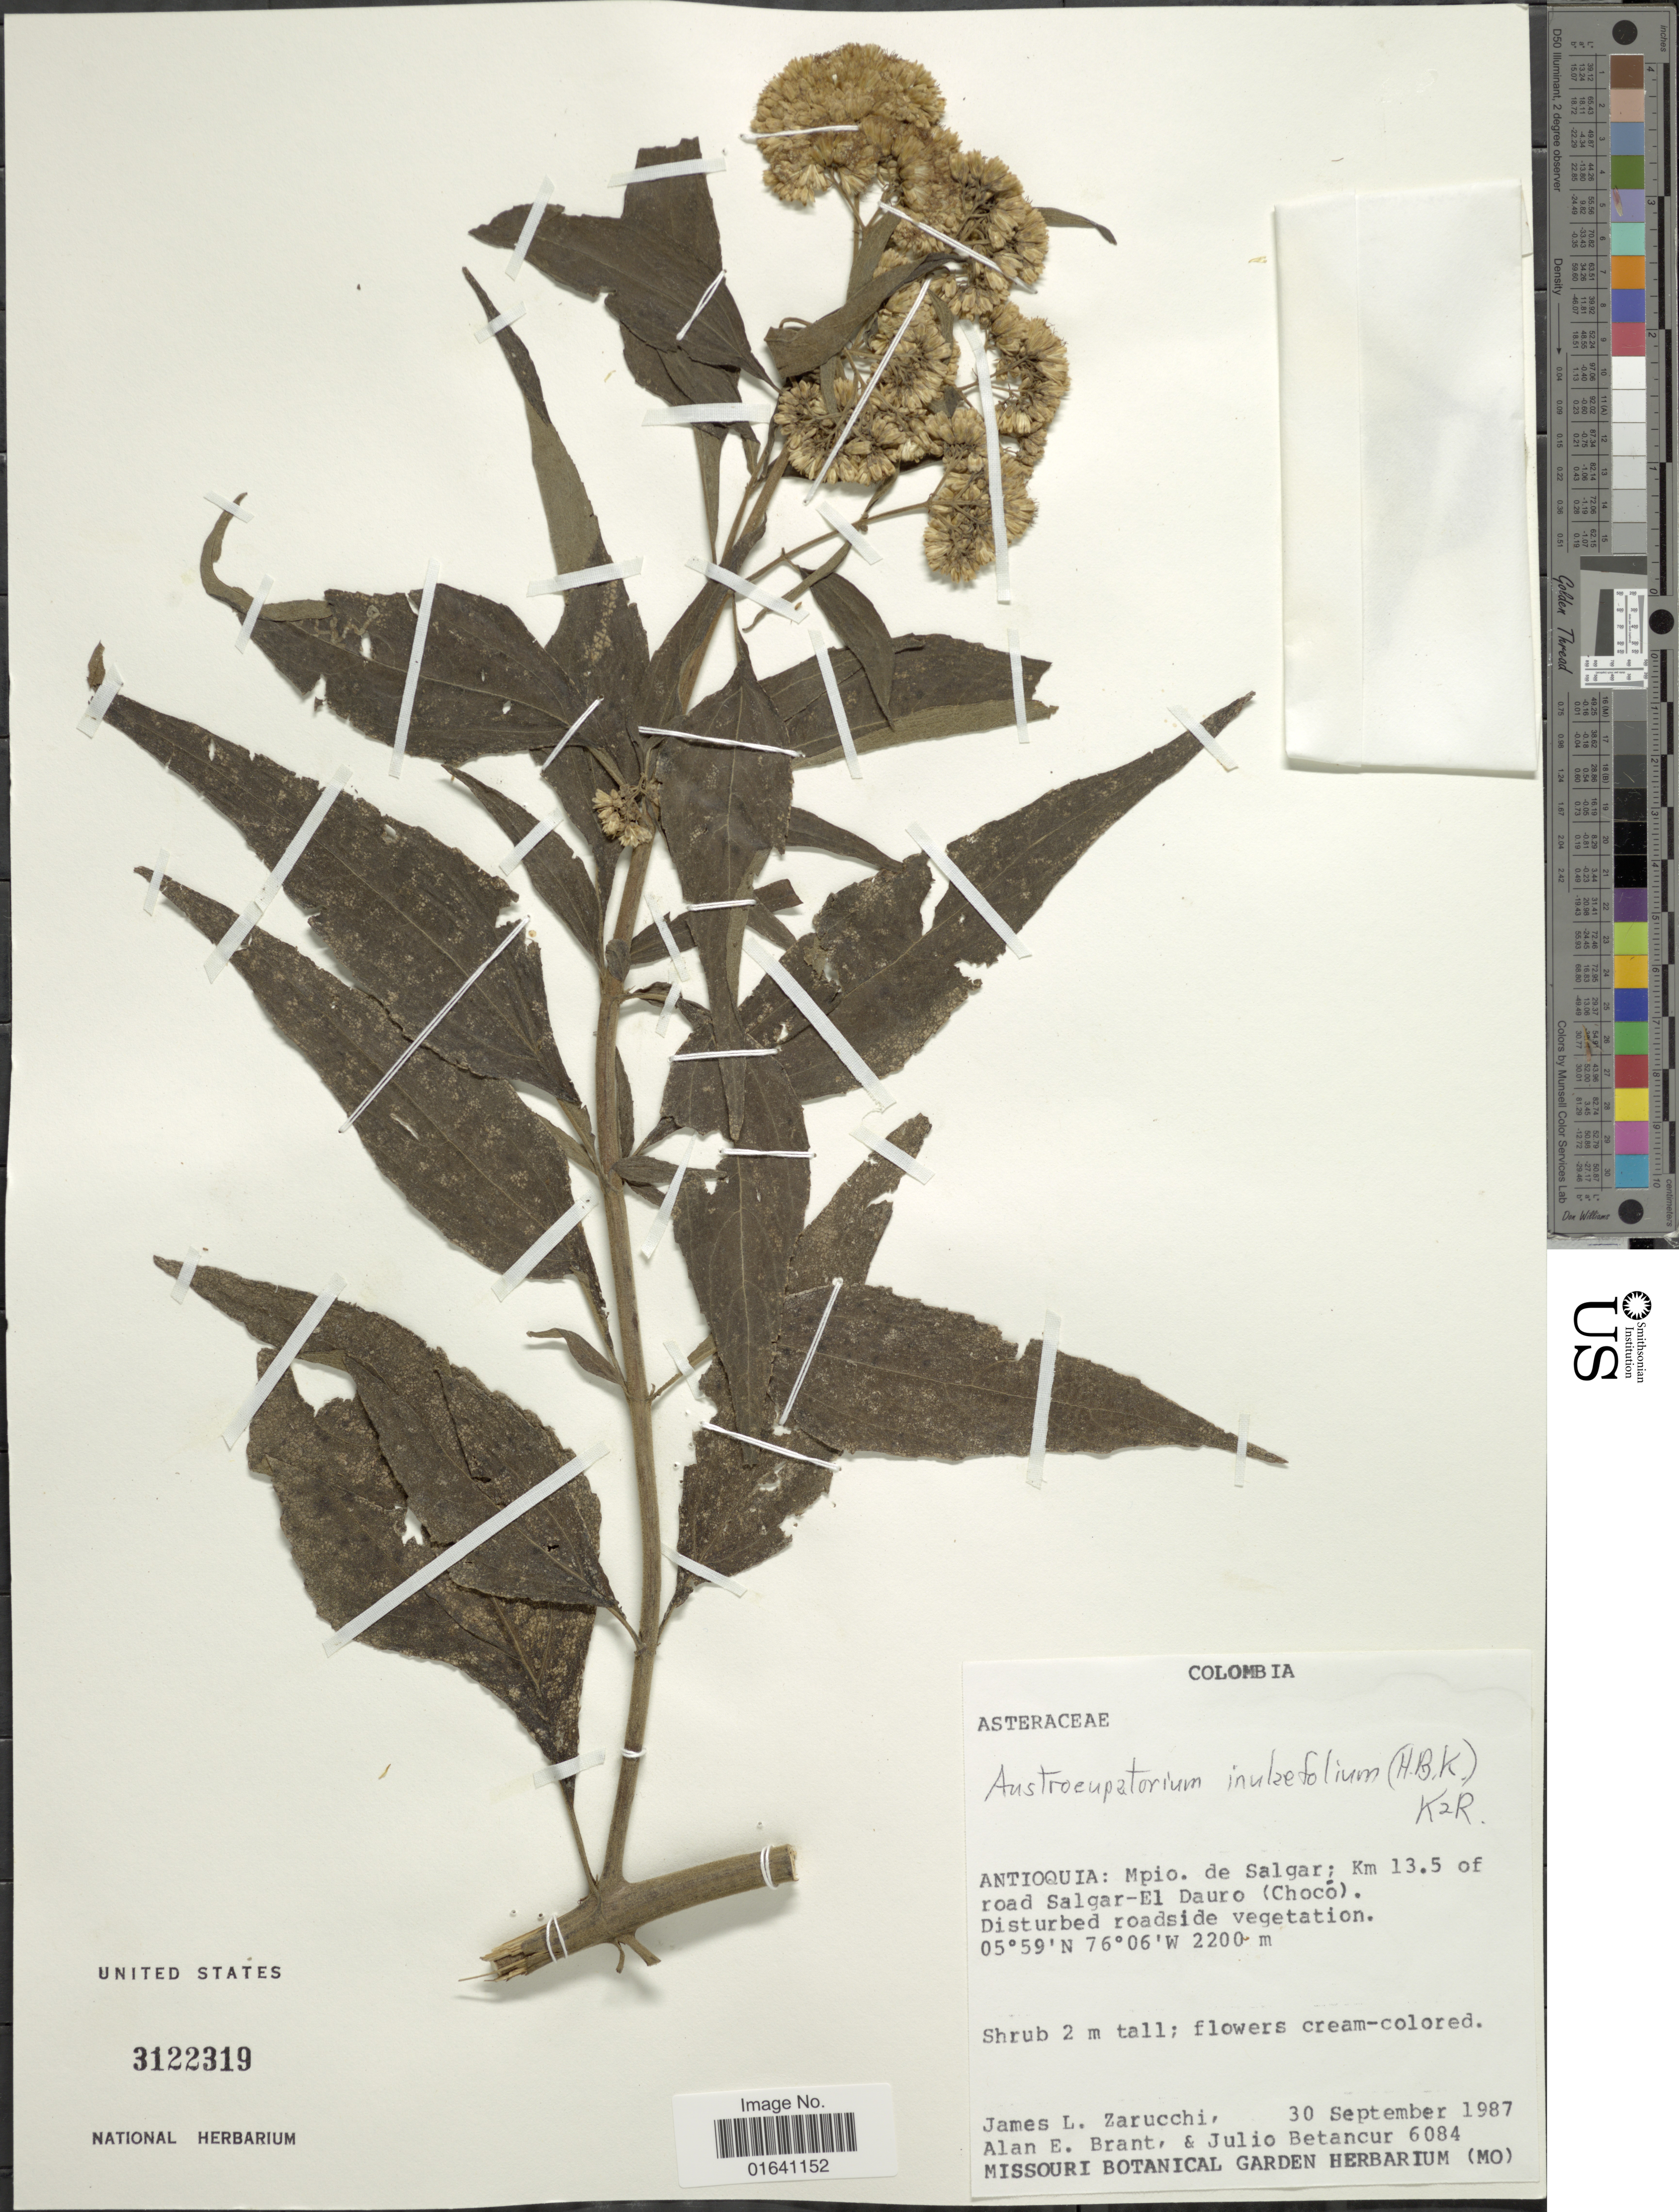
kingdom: Plantae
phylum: Tracheophyta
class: Magnoliopsida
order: Asterales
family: Asteraceae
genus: Austroeupatorium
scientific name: Austroeupatorium inulaefolium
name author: (Kunth) R.M. King & H. Rob.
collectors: J. L. Zarucchi, A. Brant & J. Betancur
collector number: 6084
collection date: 1987-09-30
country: Colombia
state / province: Antioquia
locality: Mpio. de Salgar; Km 13.5 of road Salgar-El Dauri (Chocó). Disturbed roadside vegetation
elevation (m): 2200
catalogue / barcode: US 3122319